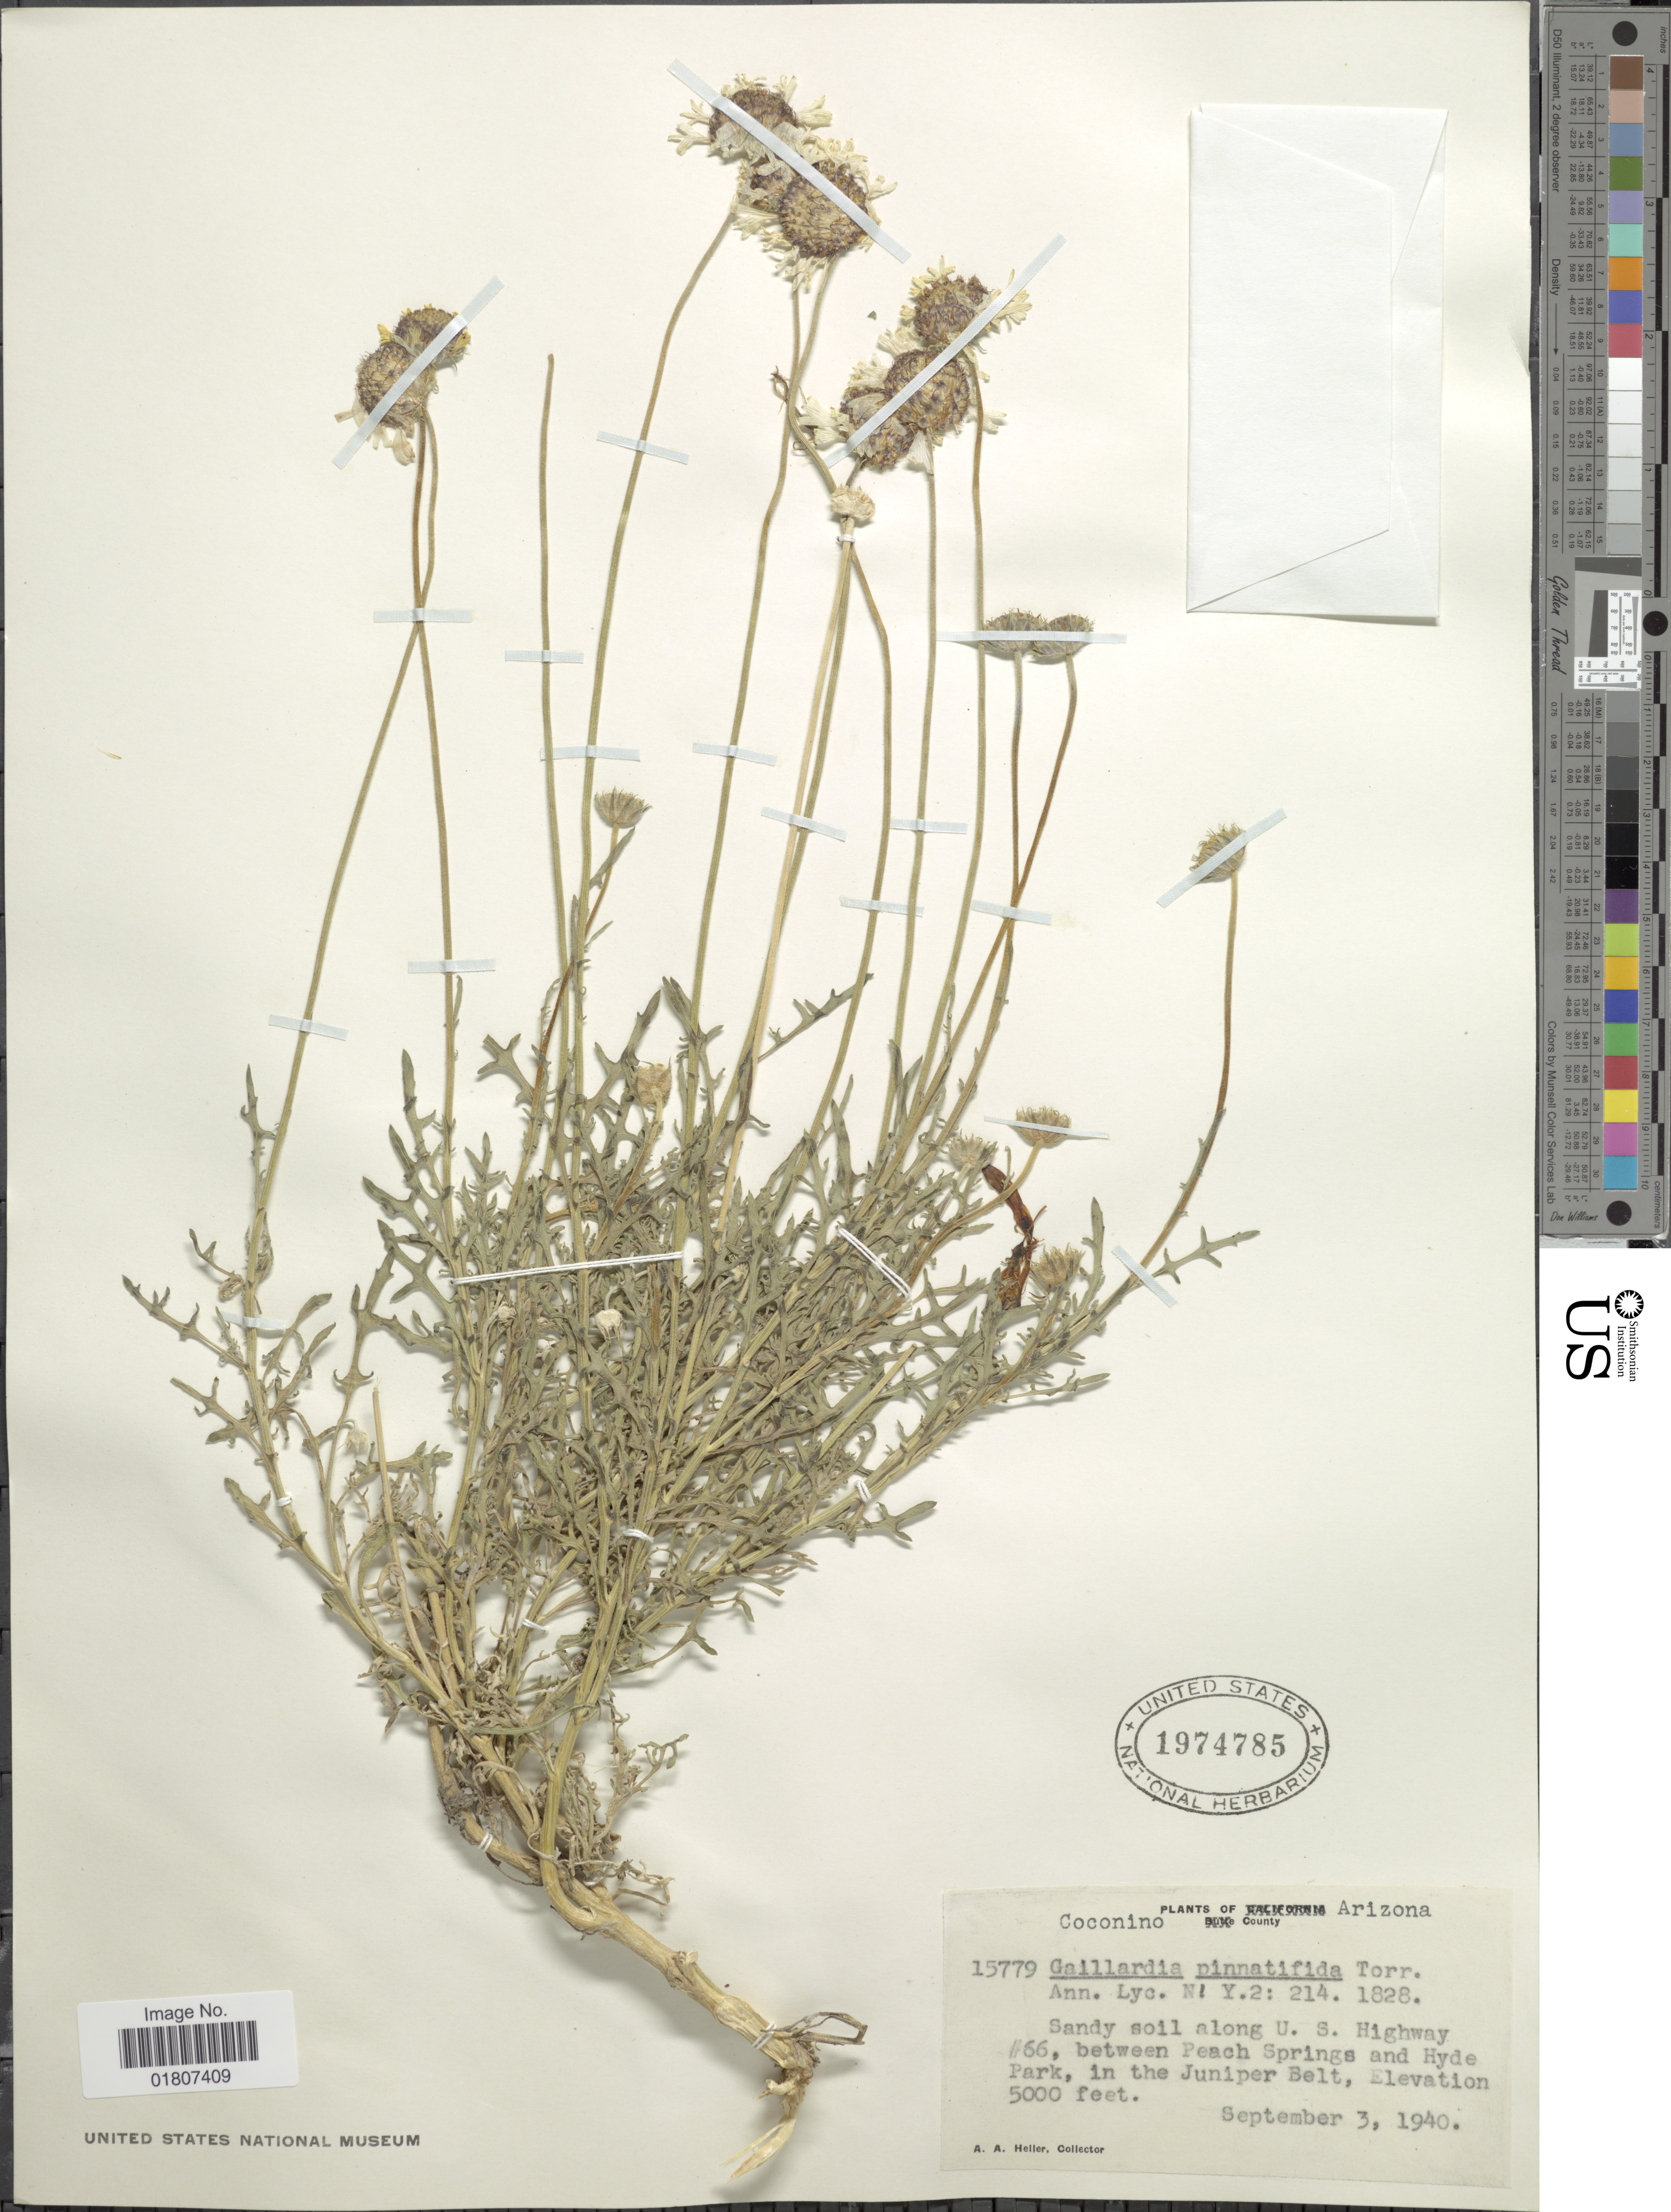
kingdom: Plantae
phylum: Tracheophyta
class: Magnoliopsida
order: Asterales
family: Asteraceae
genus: Gaillardia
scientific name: Gaillardia pinnatifida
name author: Torr.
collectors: A. A. Heller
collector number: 15779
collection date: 1940-09-03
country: United States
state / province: Arizona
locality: Coconino County. along U. S. Highway #66, between Peach Springs and Hyde Park, in the Juniper Belt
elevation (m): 1524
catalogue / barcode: US 1974785